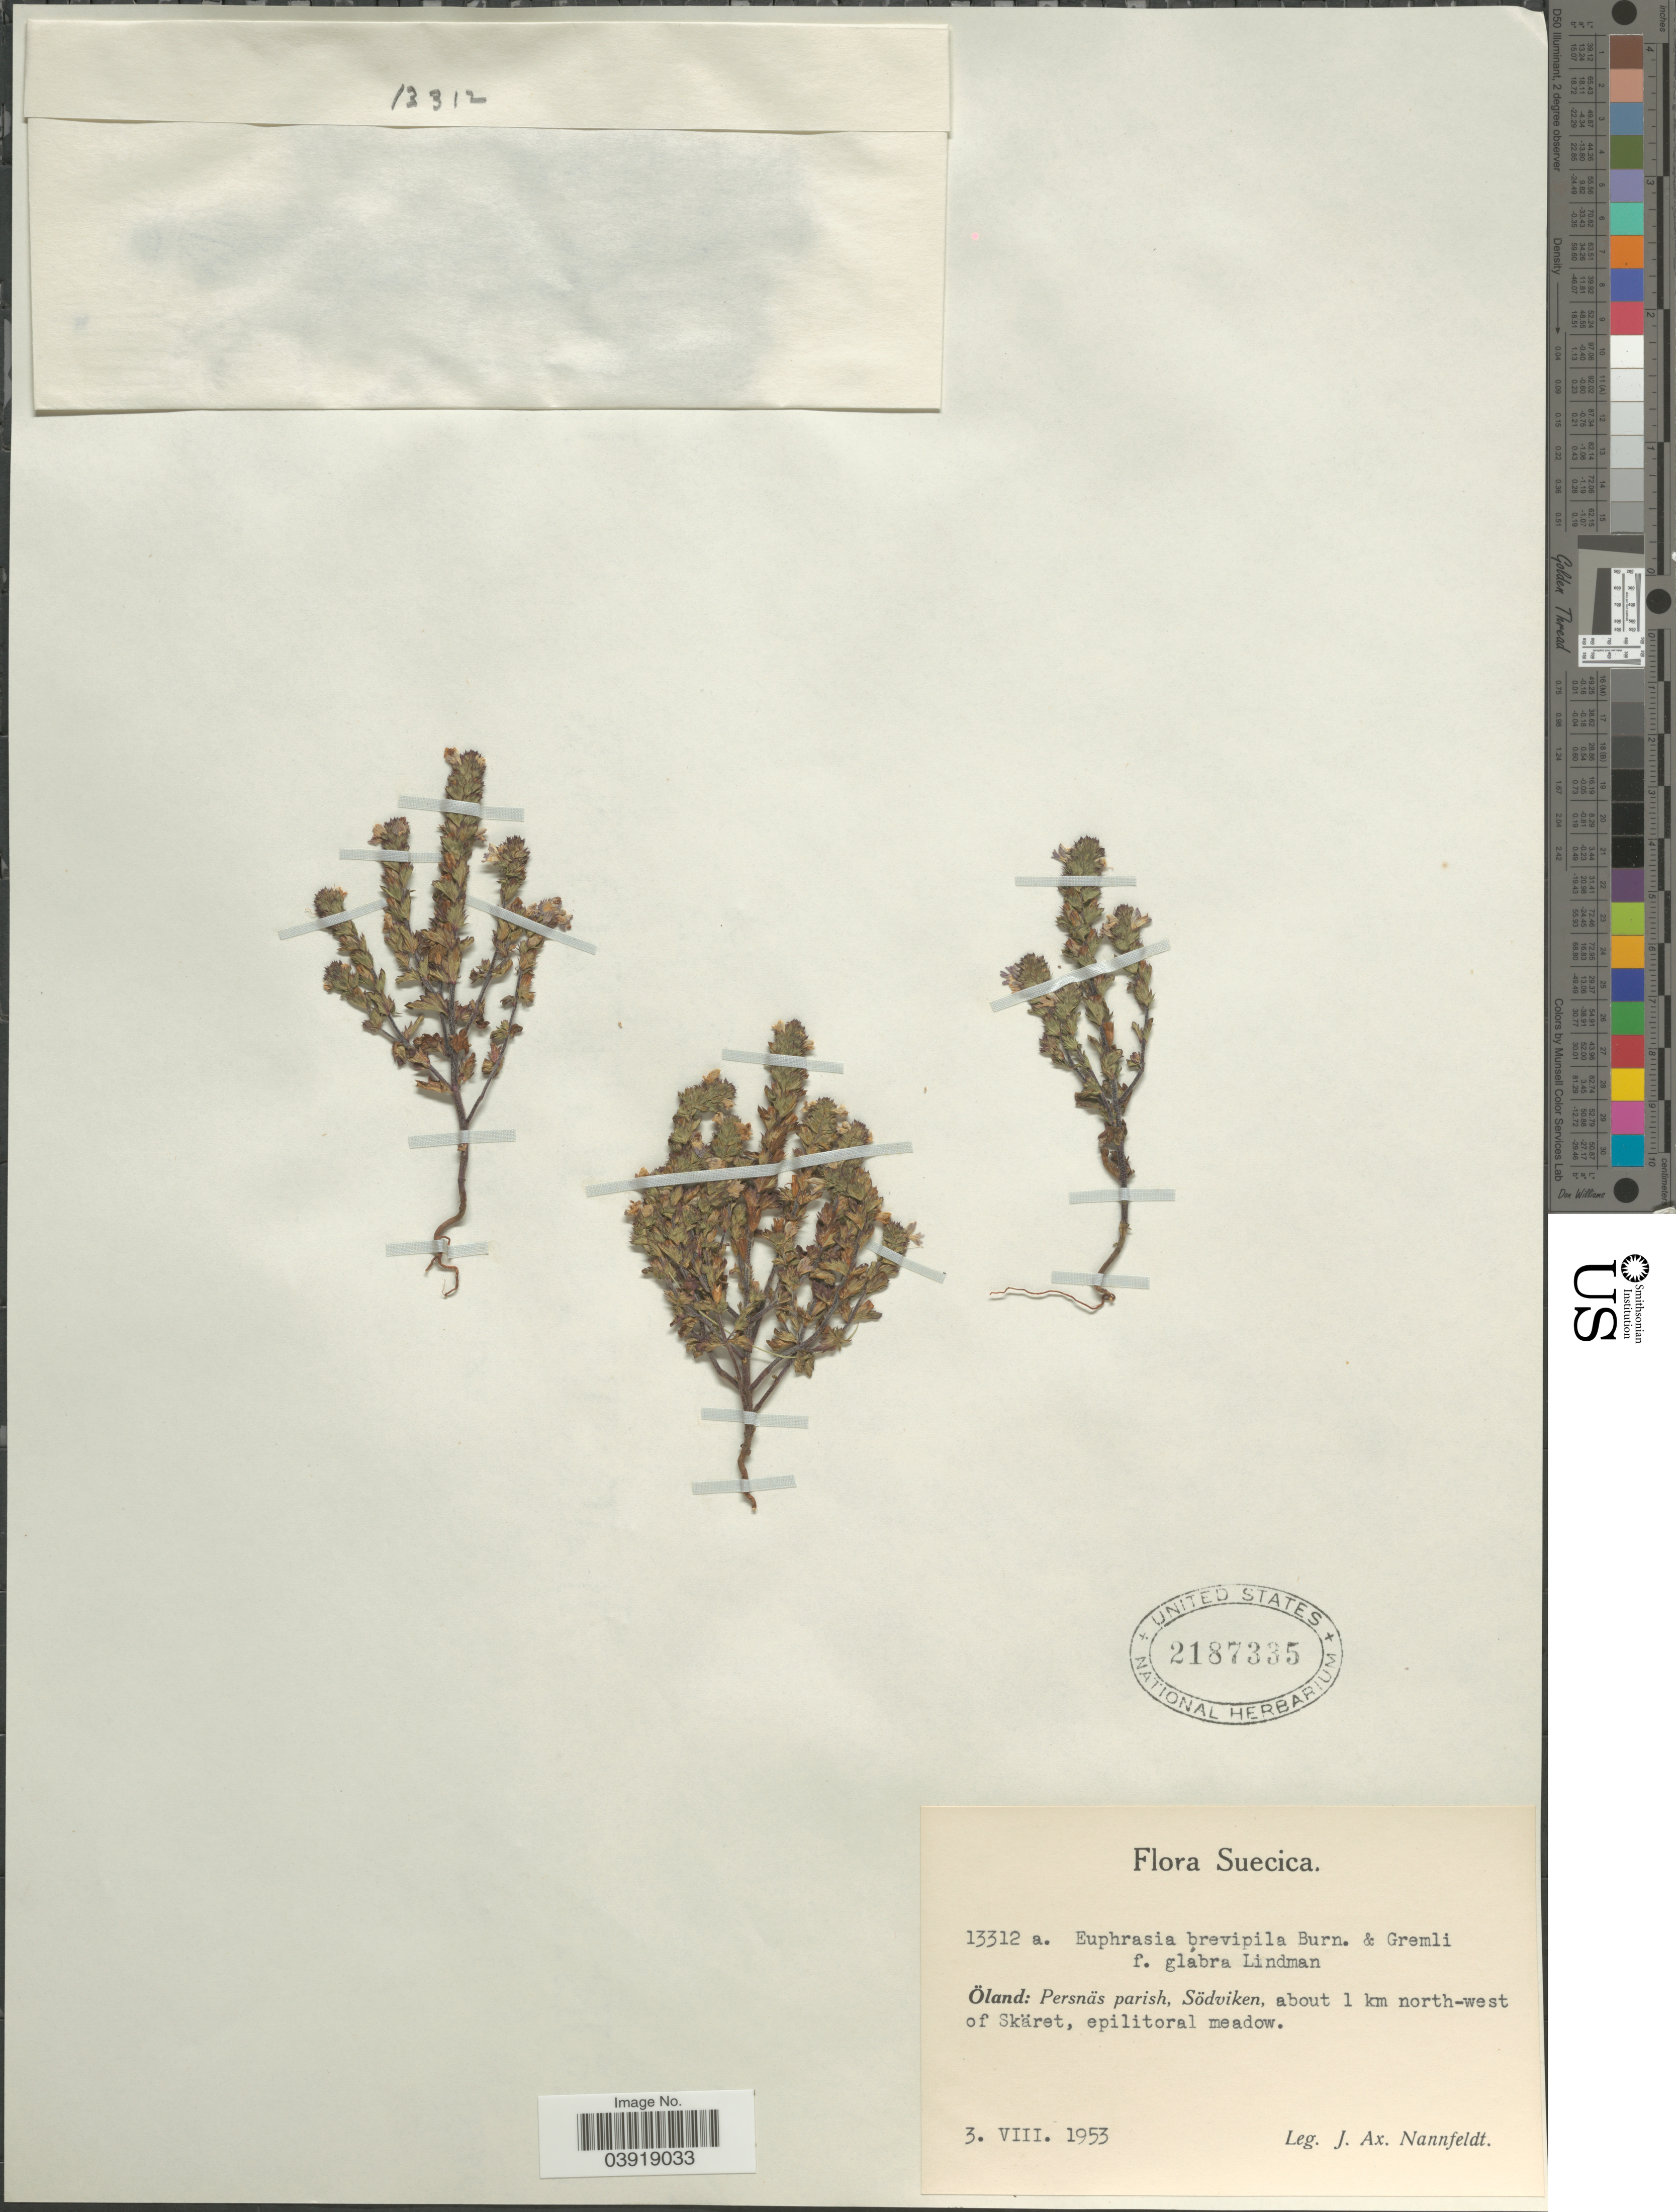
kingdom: Plantae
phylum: Tracheophyta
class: Magnoliopsida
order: Lamiales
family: Orobanchaceae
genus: Euphrasia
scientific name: Euphrasia brevipila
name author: Burn. & Gremli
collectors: J. Nannfeldt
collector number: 13312a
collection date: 1953-08-03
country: Sweden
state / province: Kalmar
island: Oland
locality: Suecica. Öland: Persnäs parish, Södviken, about 1 km north-west of Skäret.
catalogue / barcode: US 2187335